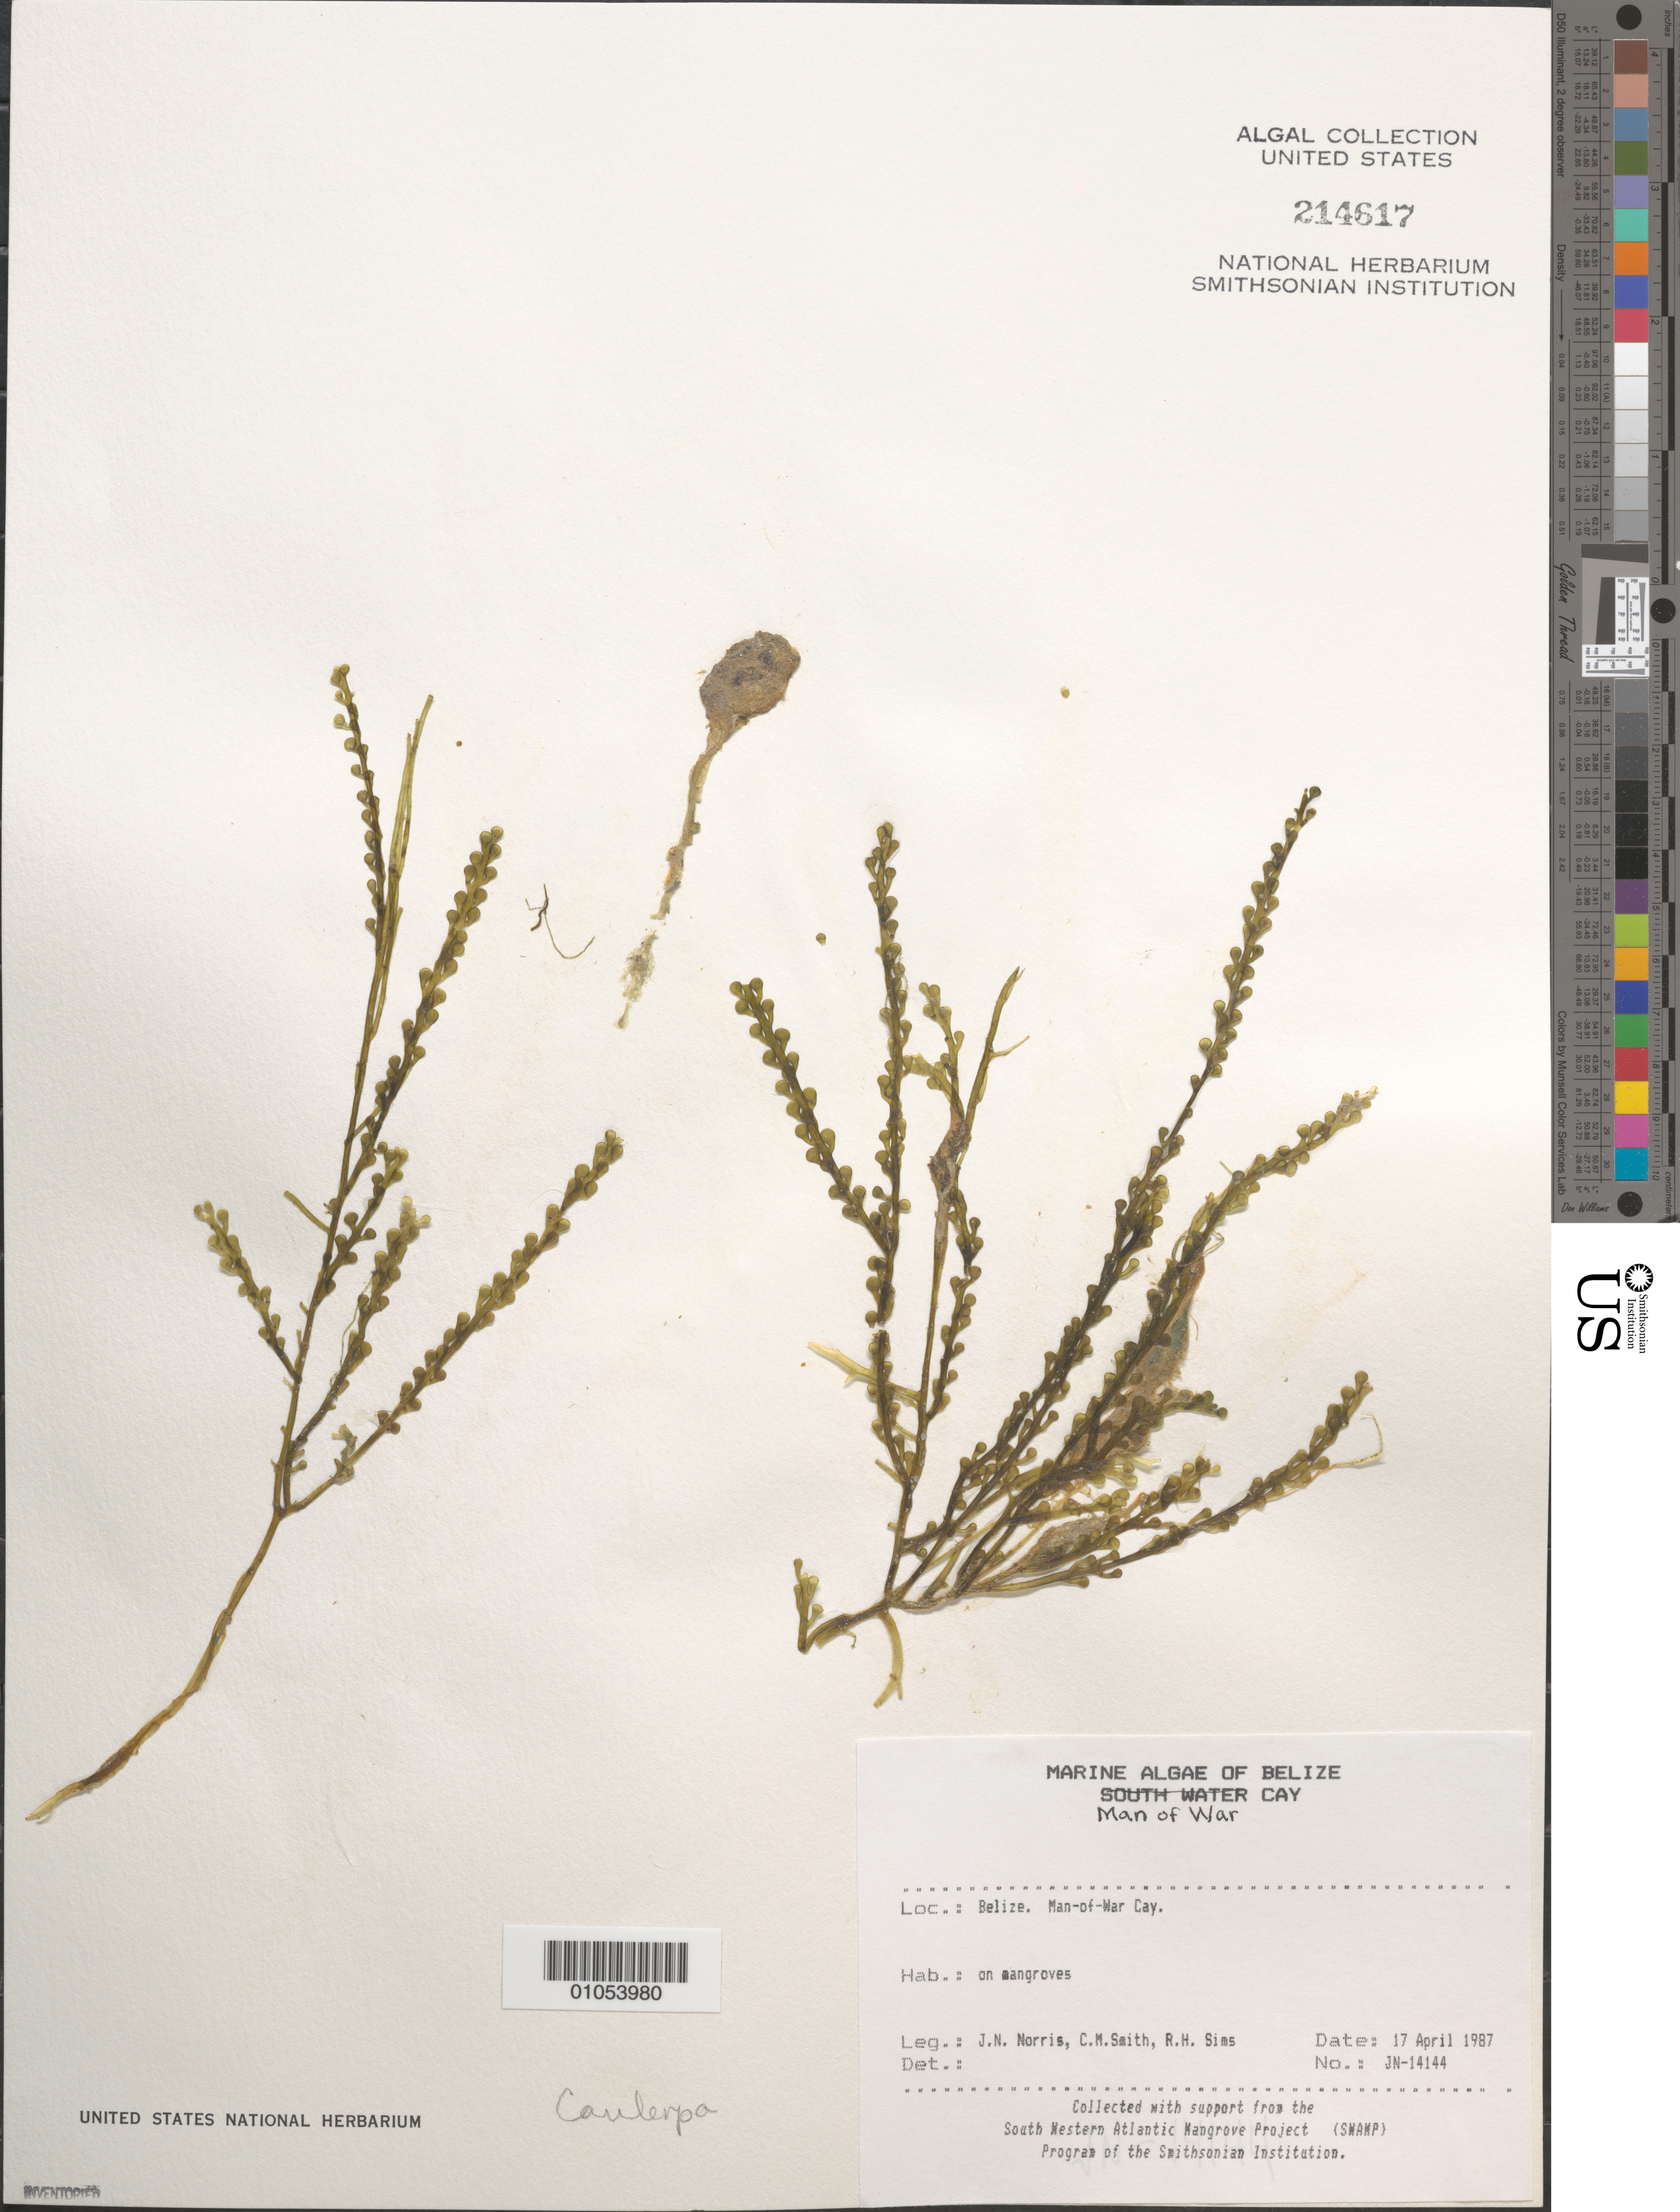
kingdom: Plantae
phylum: Chlorophyta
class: Ulvophyceae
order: Bryopsidales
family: Caulerpaceae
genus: Caulerpa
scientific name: Caulerpa sp.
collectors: J. N. Norris, C. M. Smith & R. H. Sims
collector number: JN-14144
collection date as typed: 17 Apr 1987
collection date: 1987-04-17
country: Belize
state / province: Stann Creek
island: Man of War Cay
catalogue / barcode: US 214617